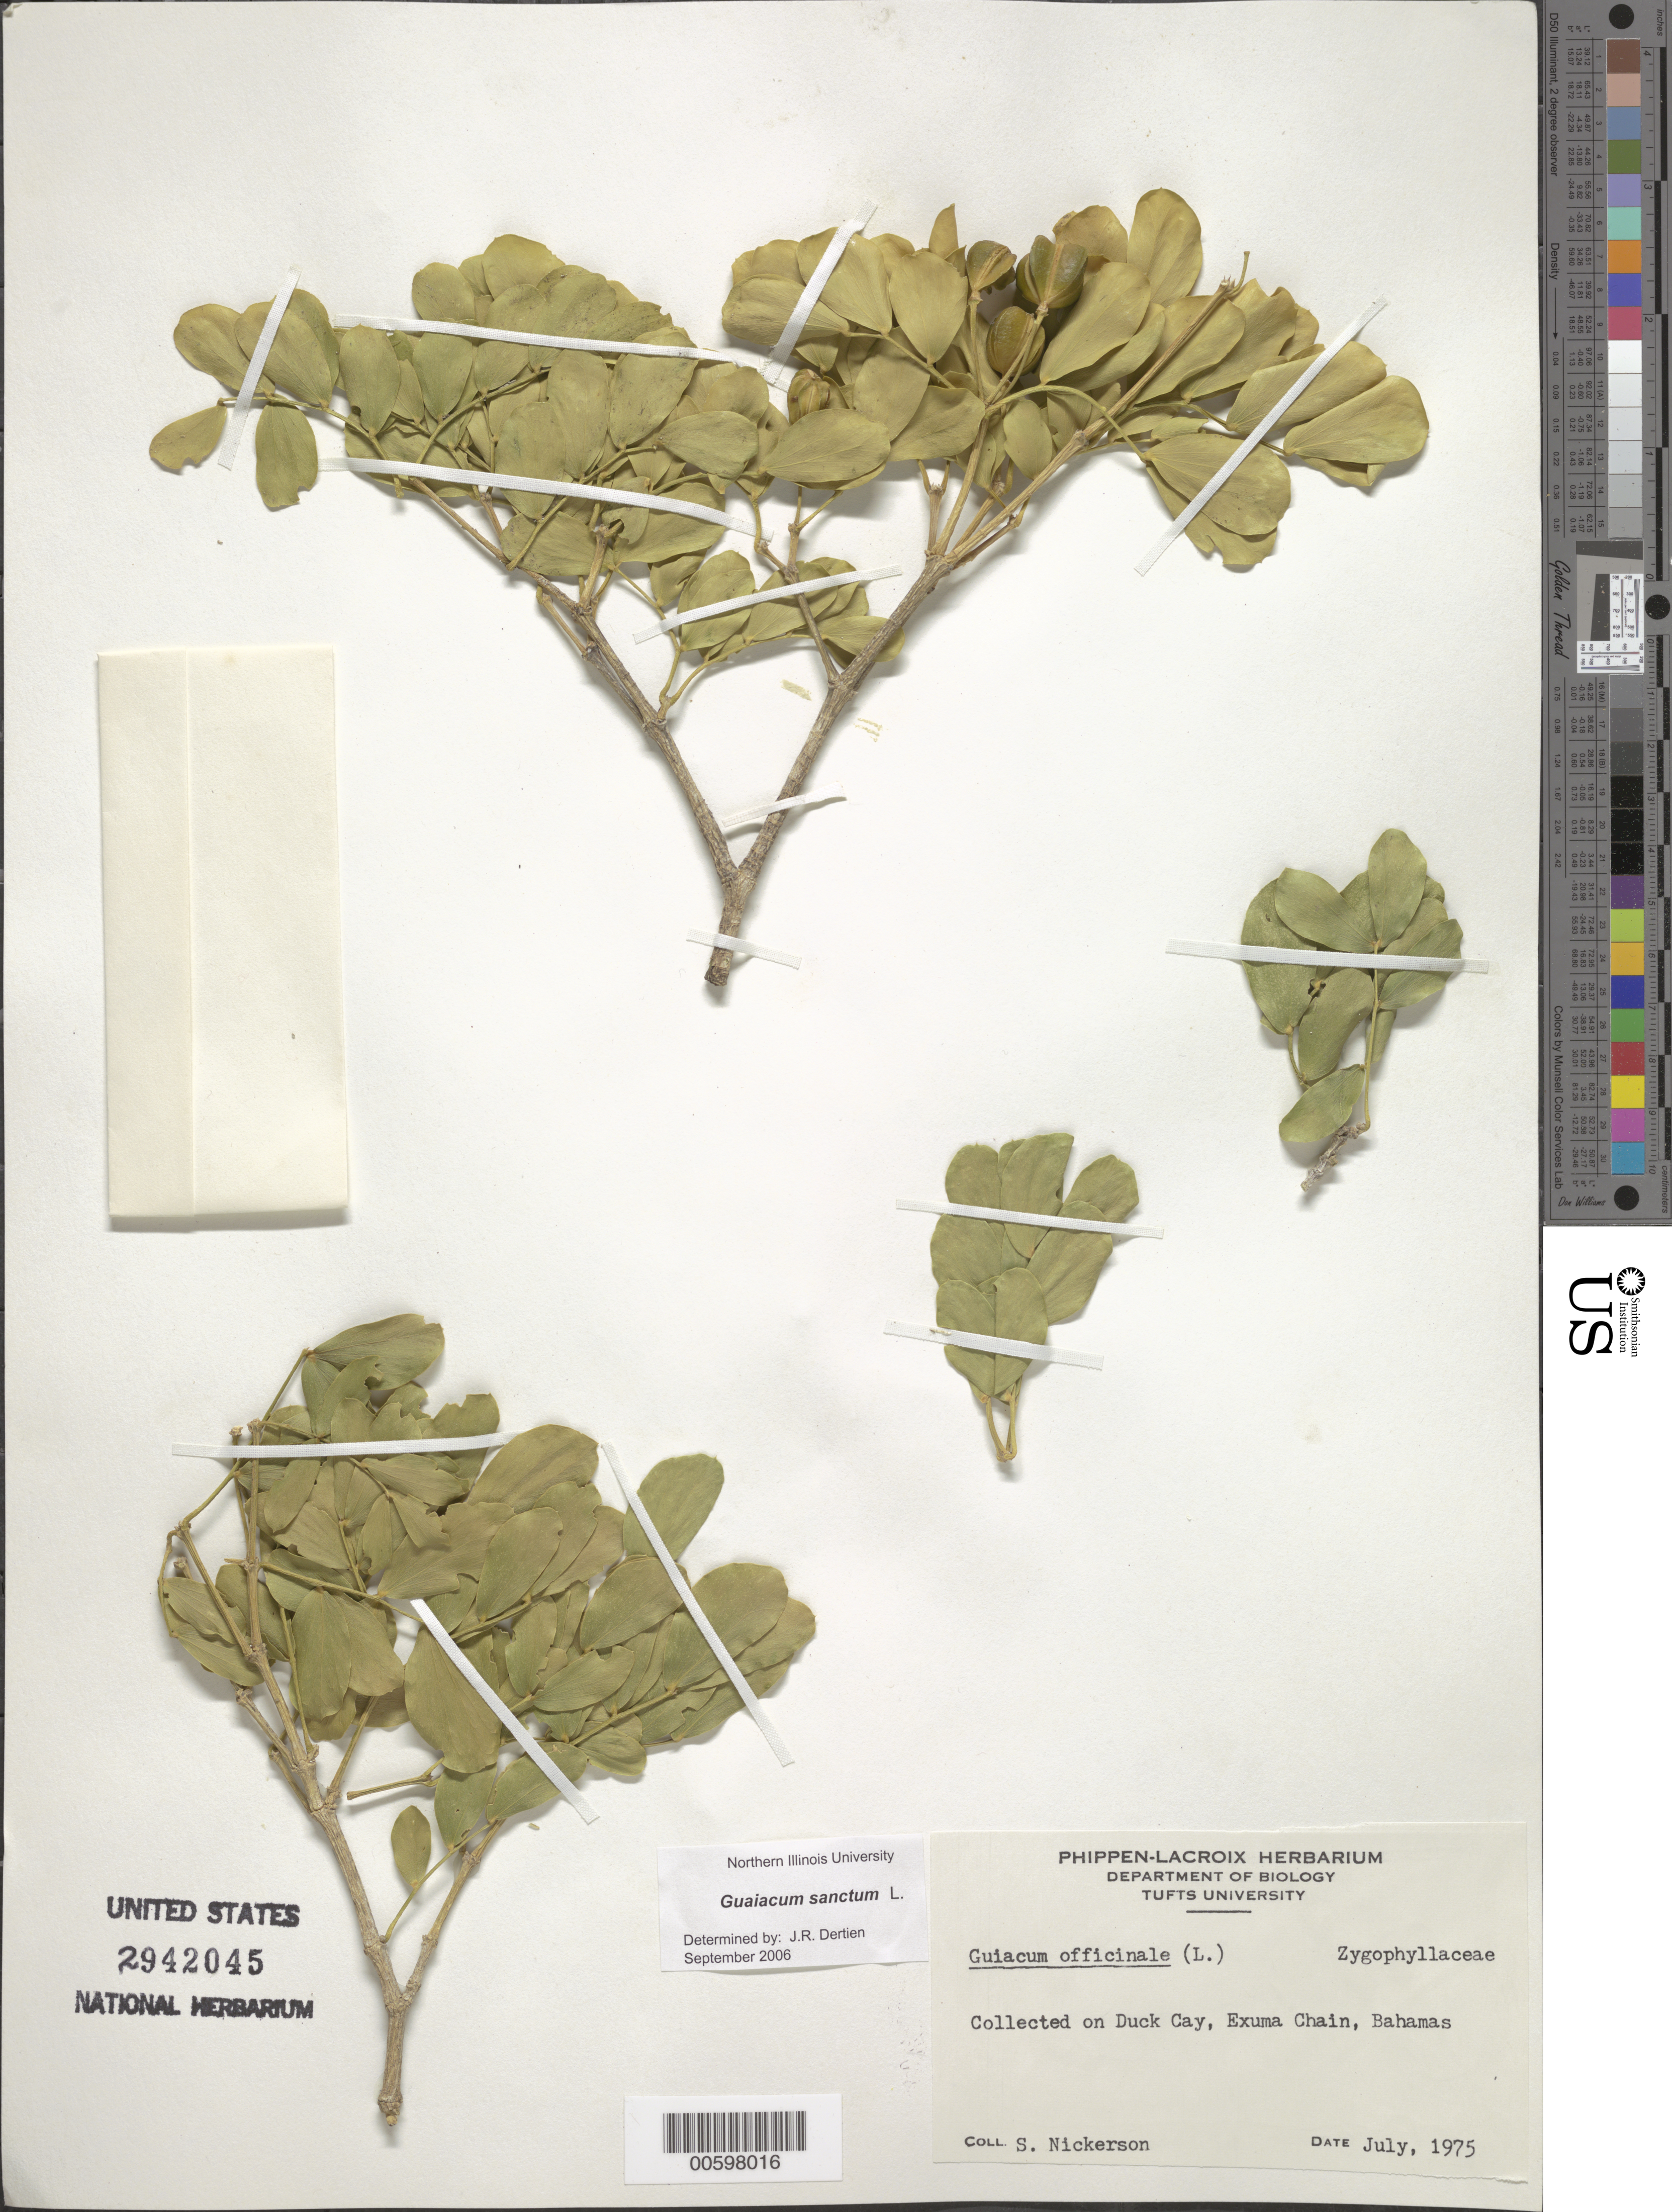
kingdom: Plantae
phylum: Tracheophyta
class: Magnoliopsida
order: Zygophyllales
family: Zygophyllaceae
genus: Guaiacum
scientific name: Guaiacum sanctum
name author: L.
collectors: S. Nickerson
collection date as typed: Jul 1975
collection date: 1975-07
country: Bahamas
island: Duck Cay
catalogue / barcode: US 2942045